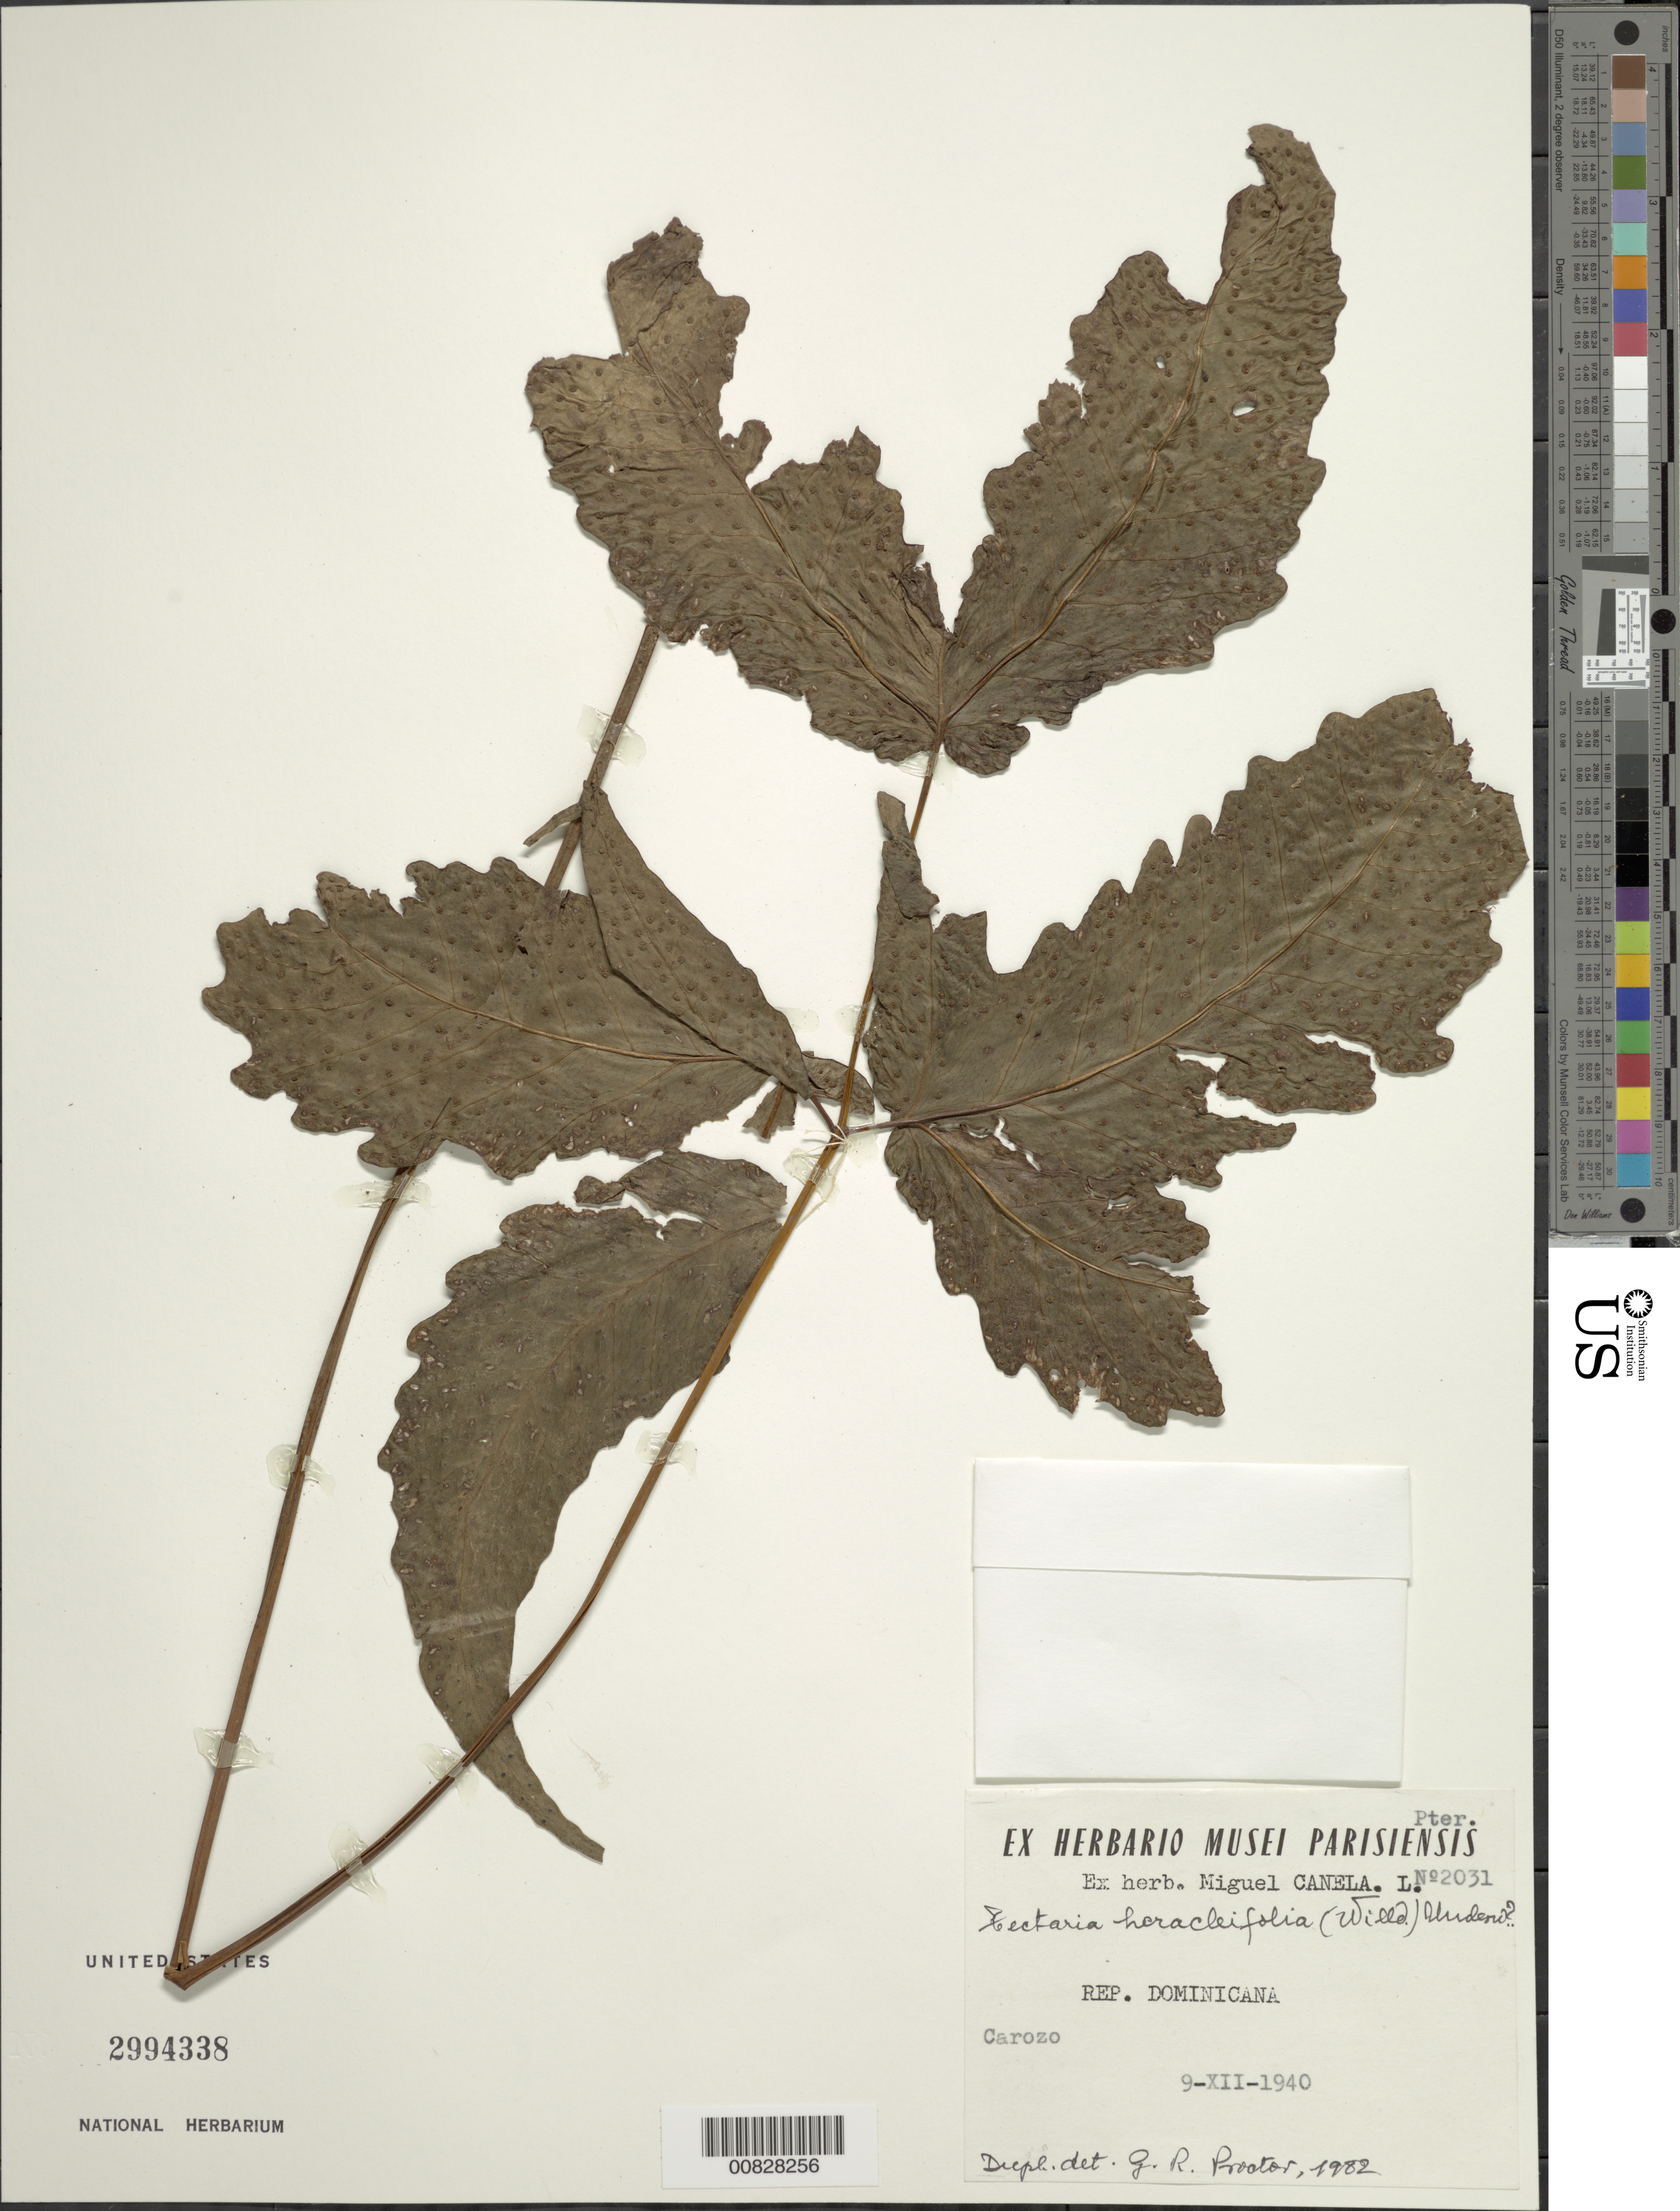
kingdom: Plantae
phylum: Tracheophyta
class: Polypodiopsida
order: Polypodiales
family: Tectariaceae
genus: Tectaria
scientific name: Tectaria heracleifolia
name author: (Willd.) Underw.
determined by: Proctor, G. R.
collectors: M. Canela Lazaro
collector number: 2031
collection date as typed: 09 Dec 1940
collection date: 1940-12-09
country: Dominican Republic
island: Hispaniola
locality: Carozo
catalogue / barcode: US 2994338